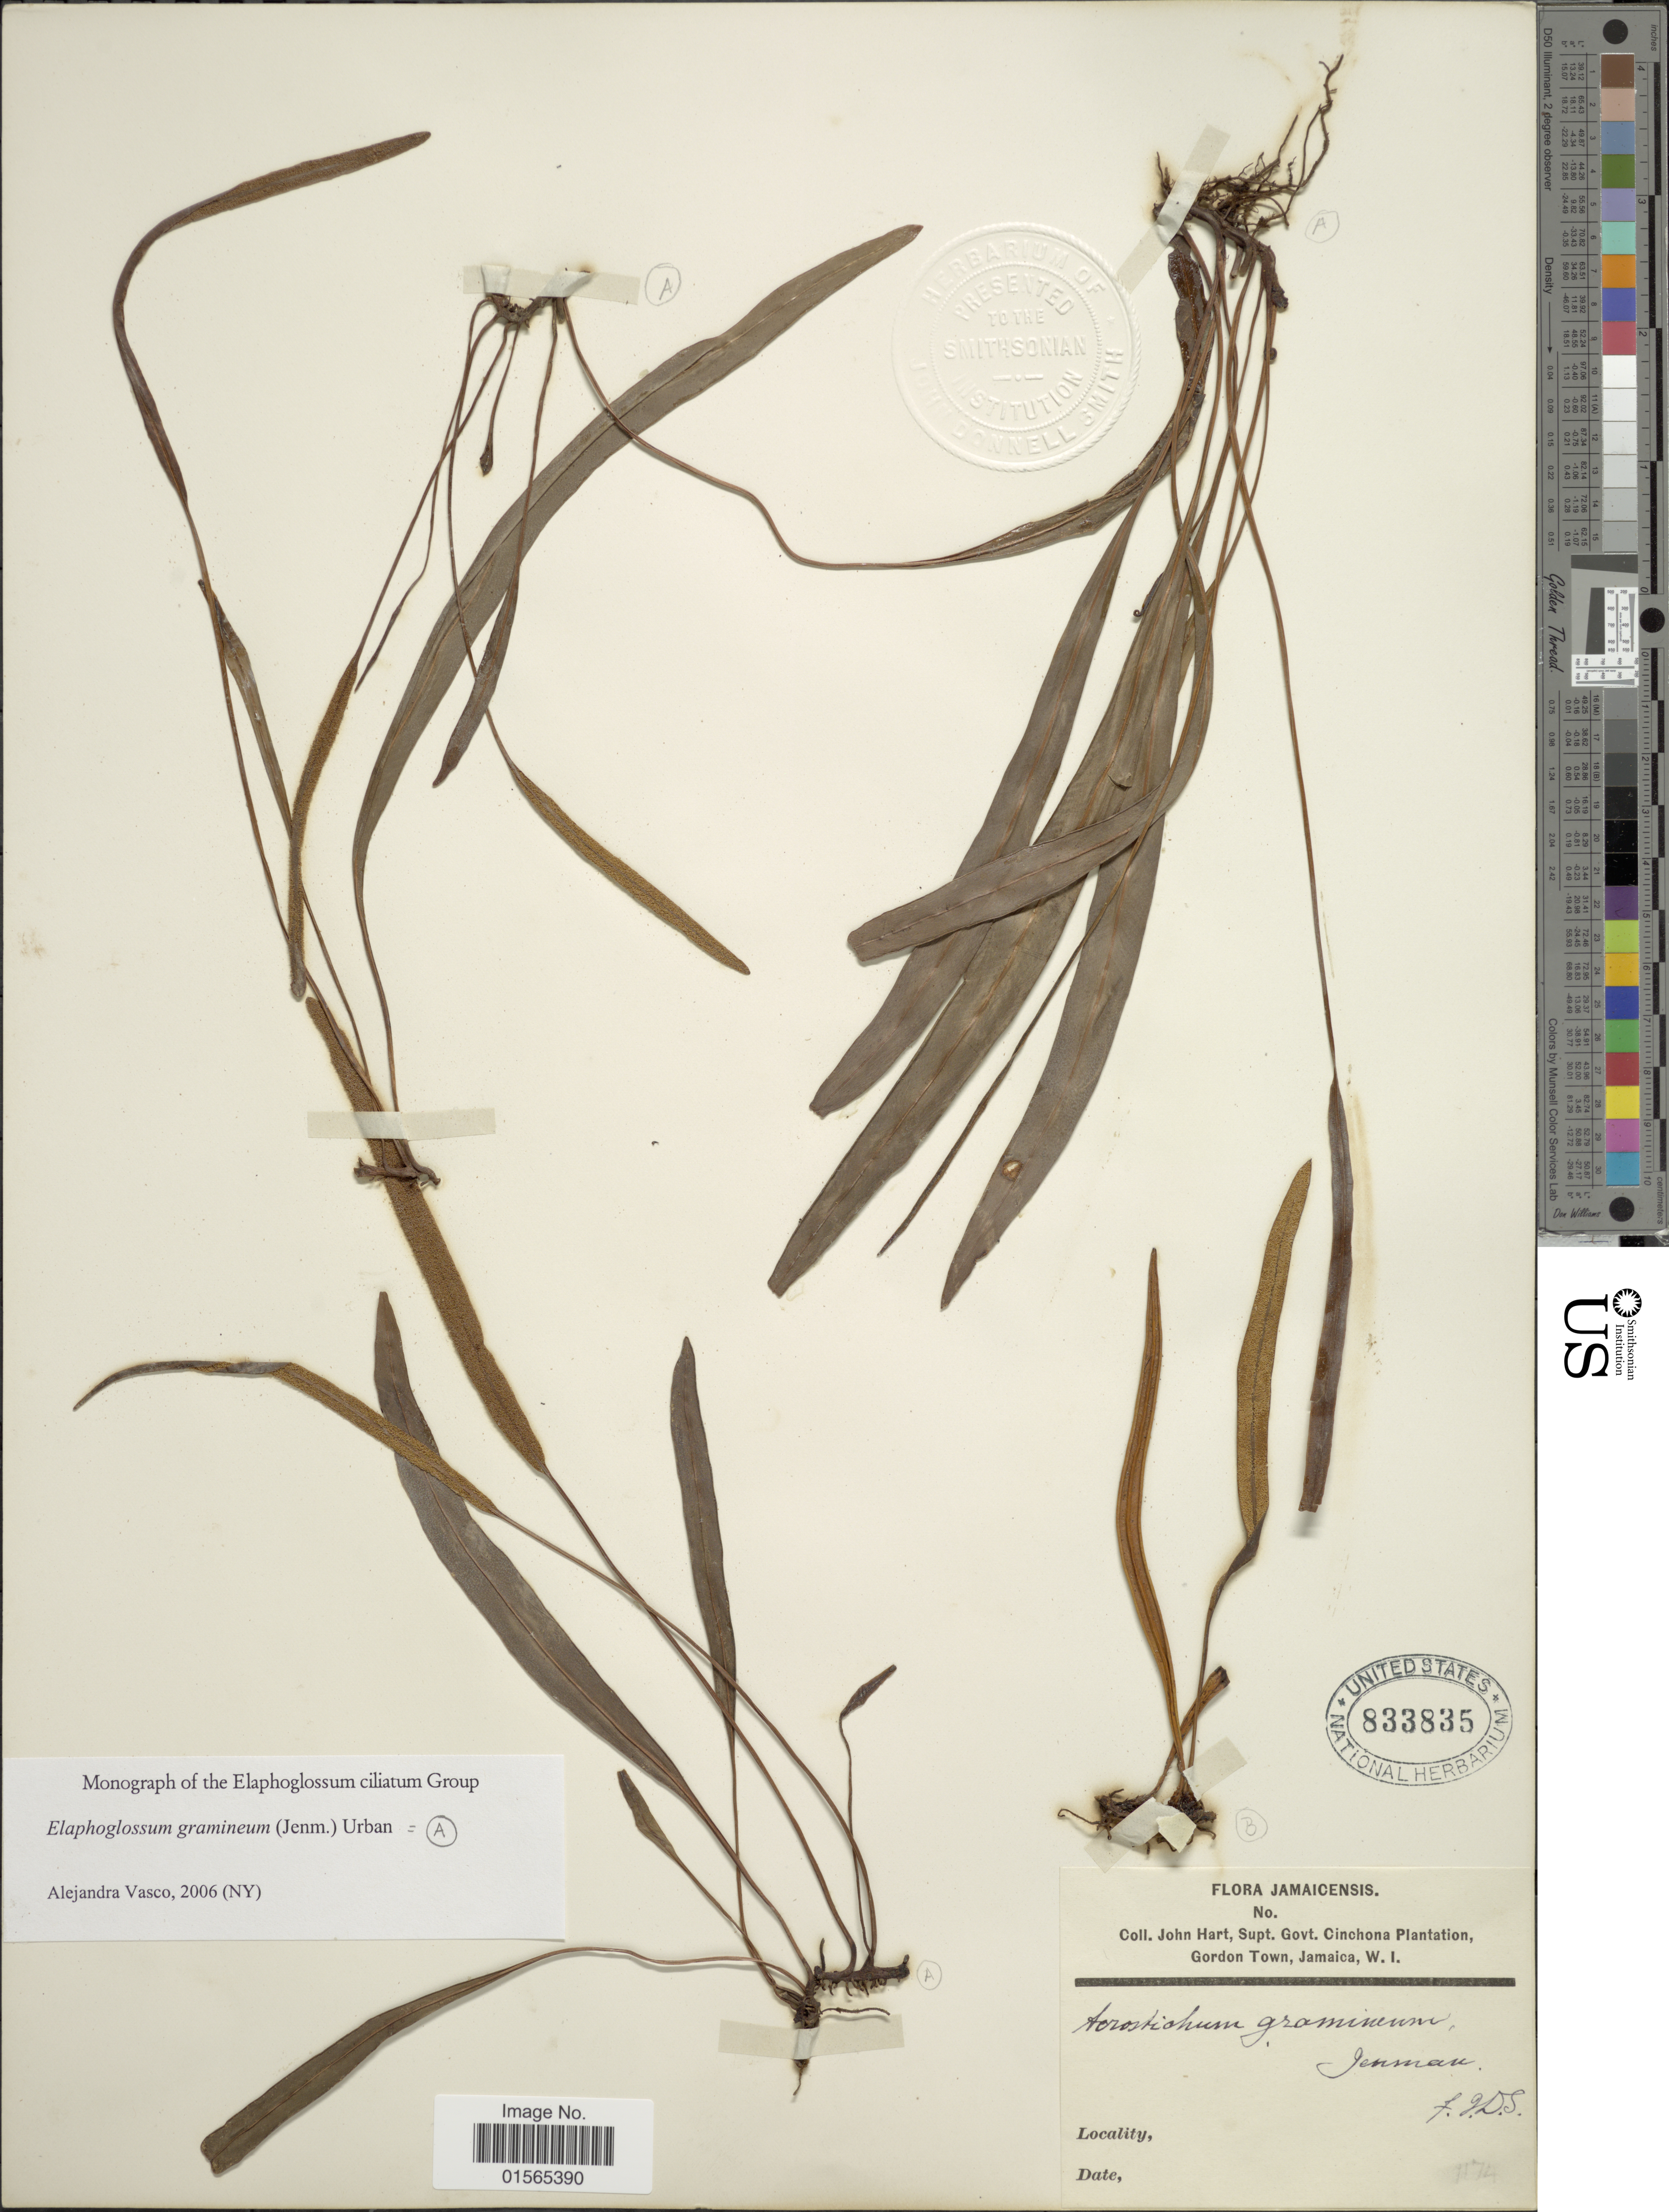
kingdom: Plantae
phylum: Tracheophyta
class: Polypodiopsida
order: Polypodiales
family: Dryopteridaceae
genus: Elaphoglossum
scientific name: Elaphoglossum gramineum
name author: (Jenman) Urb.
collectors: J. Donnell Smith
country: Jamaica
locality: Cinchona Plantation, Gordon Town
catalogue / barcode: US 833835